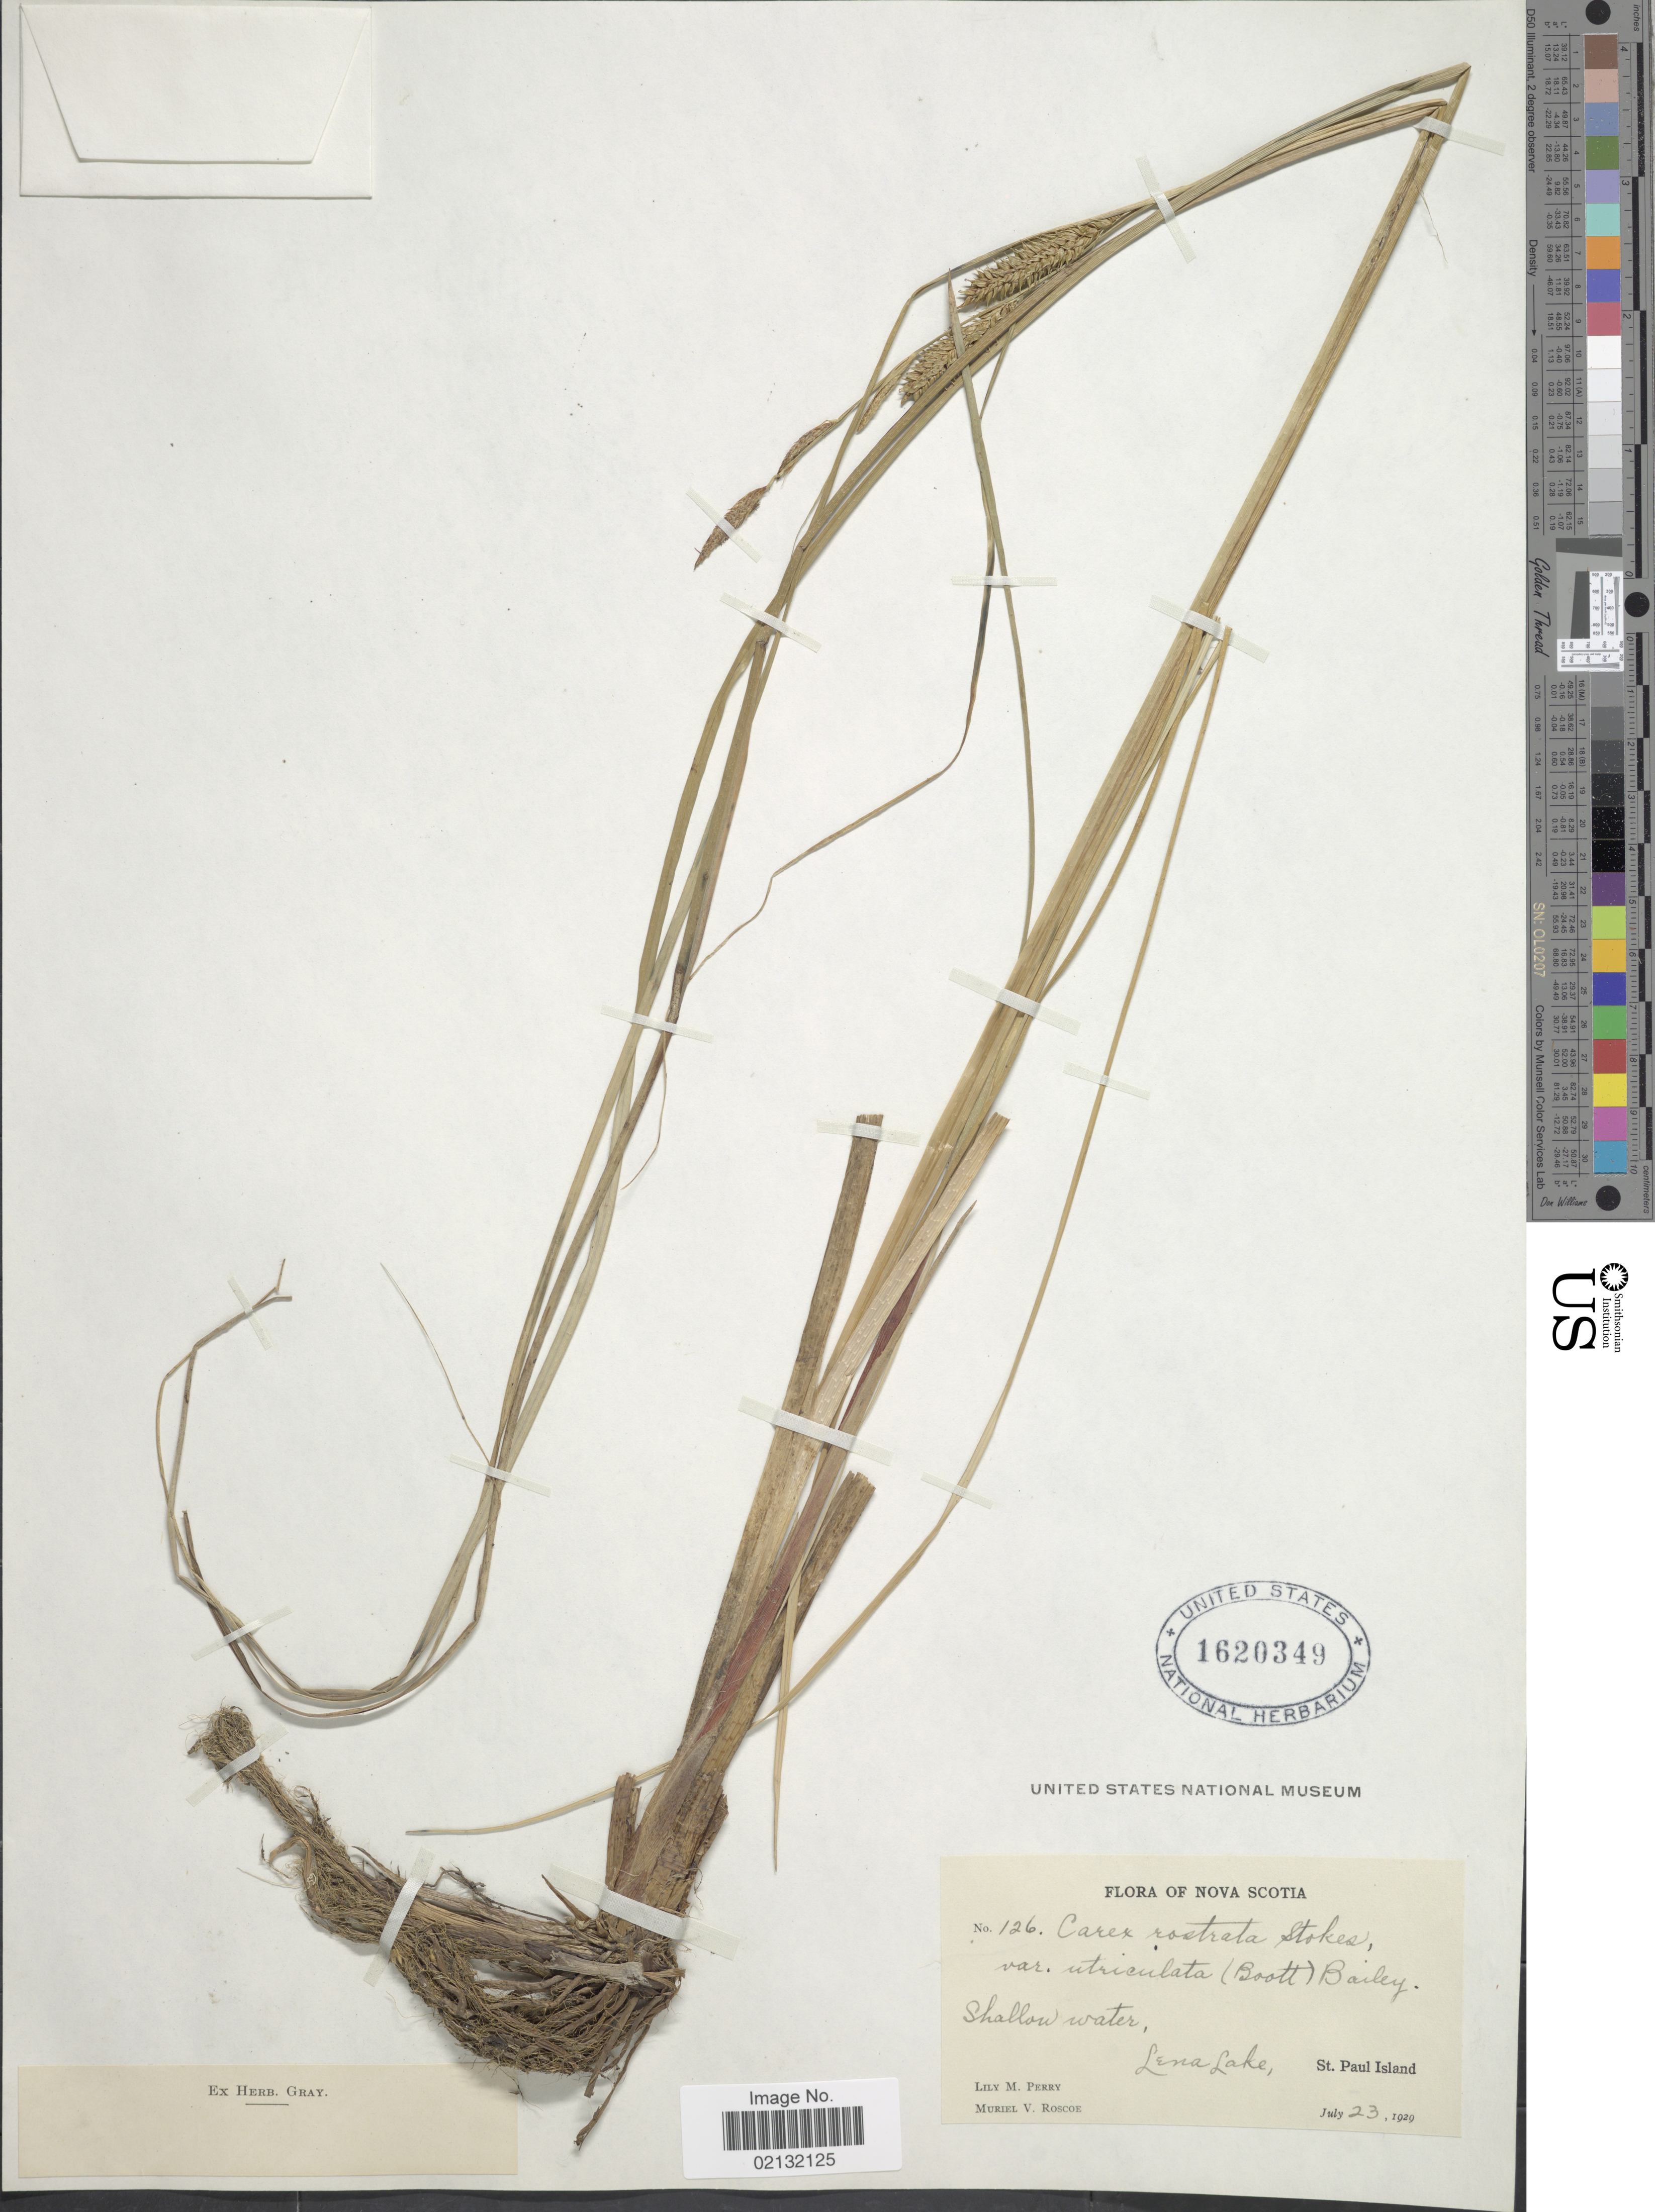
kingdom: Plantae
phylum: Tracheophyta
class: Liliopsida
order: Poales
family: Cyperaceae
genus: Carex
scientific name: Carex rostrata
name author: Stokes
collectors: L. M. Perry & M. Roscoe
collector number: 126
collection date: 1929-07-23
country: Canada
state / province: Nova Scotia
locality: Nova Scotia. Shallow water, Lena Lake, St. Paul Island.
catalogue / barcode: US 1620349